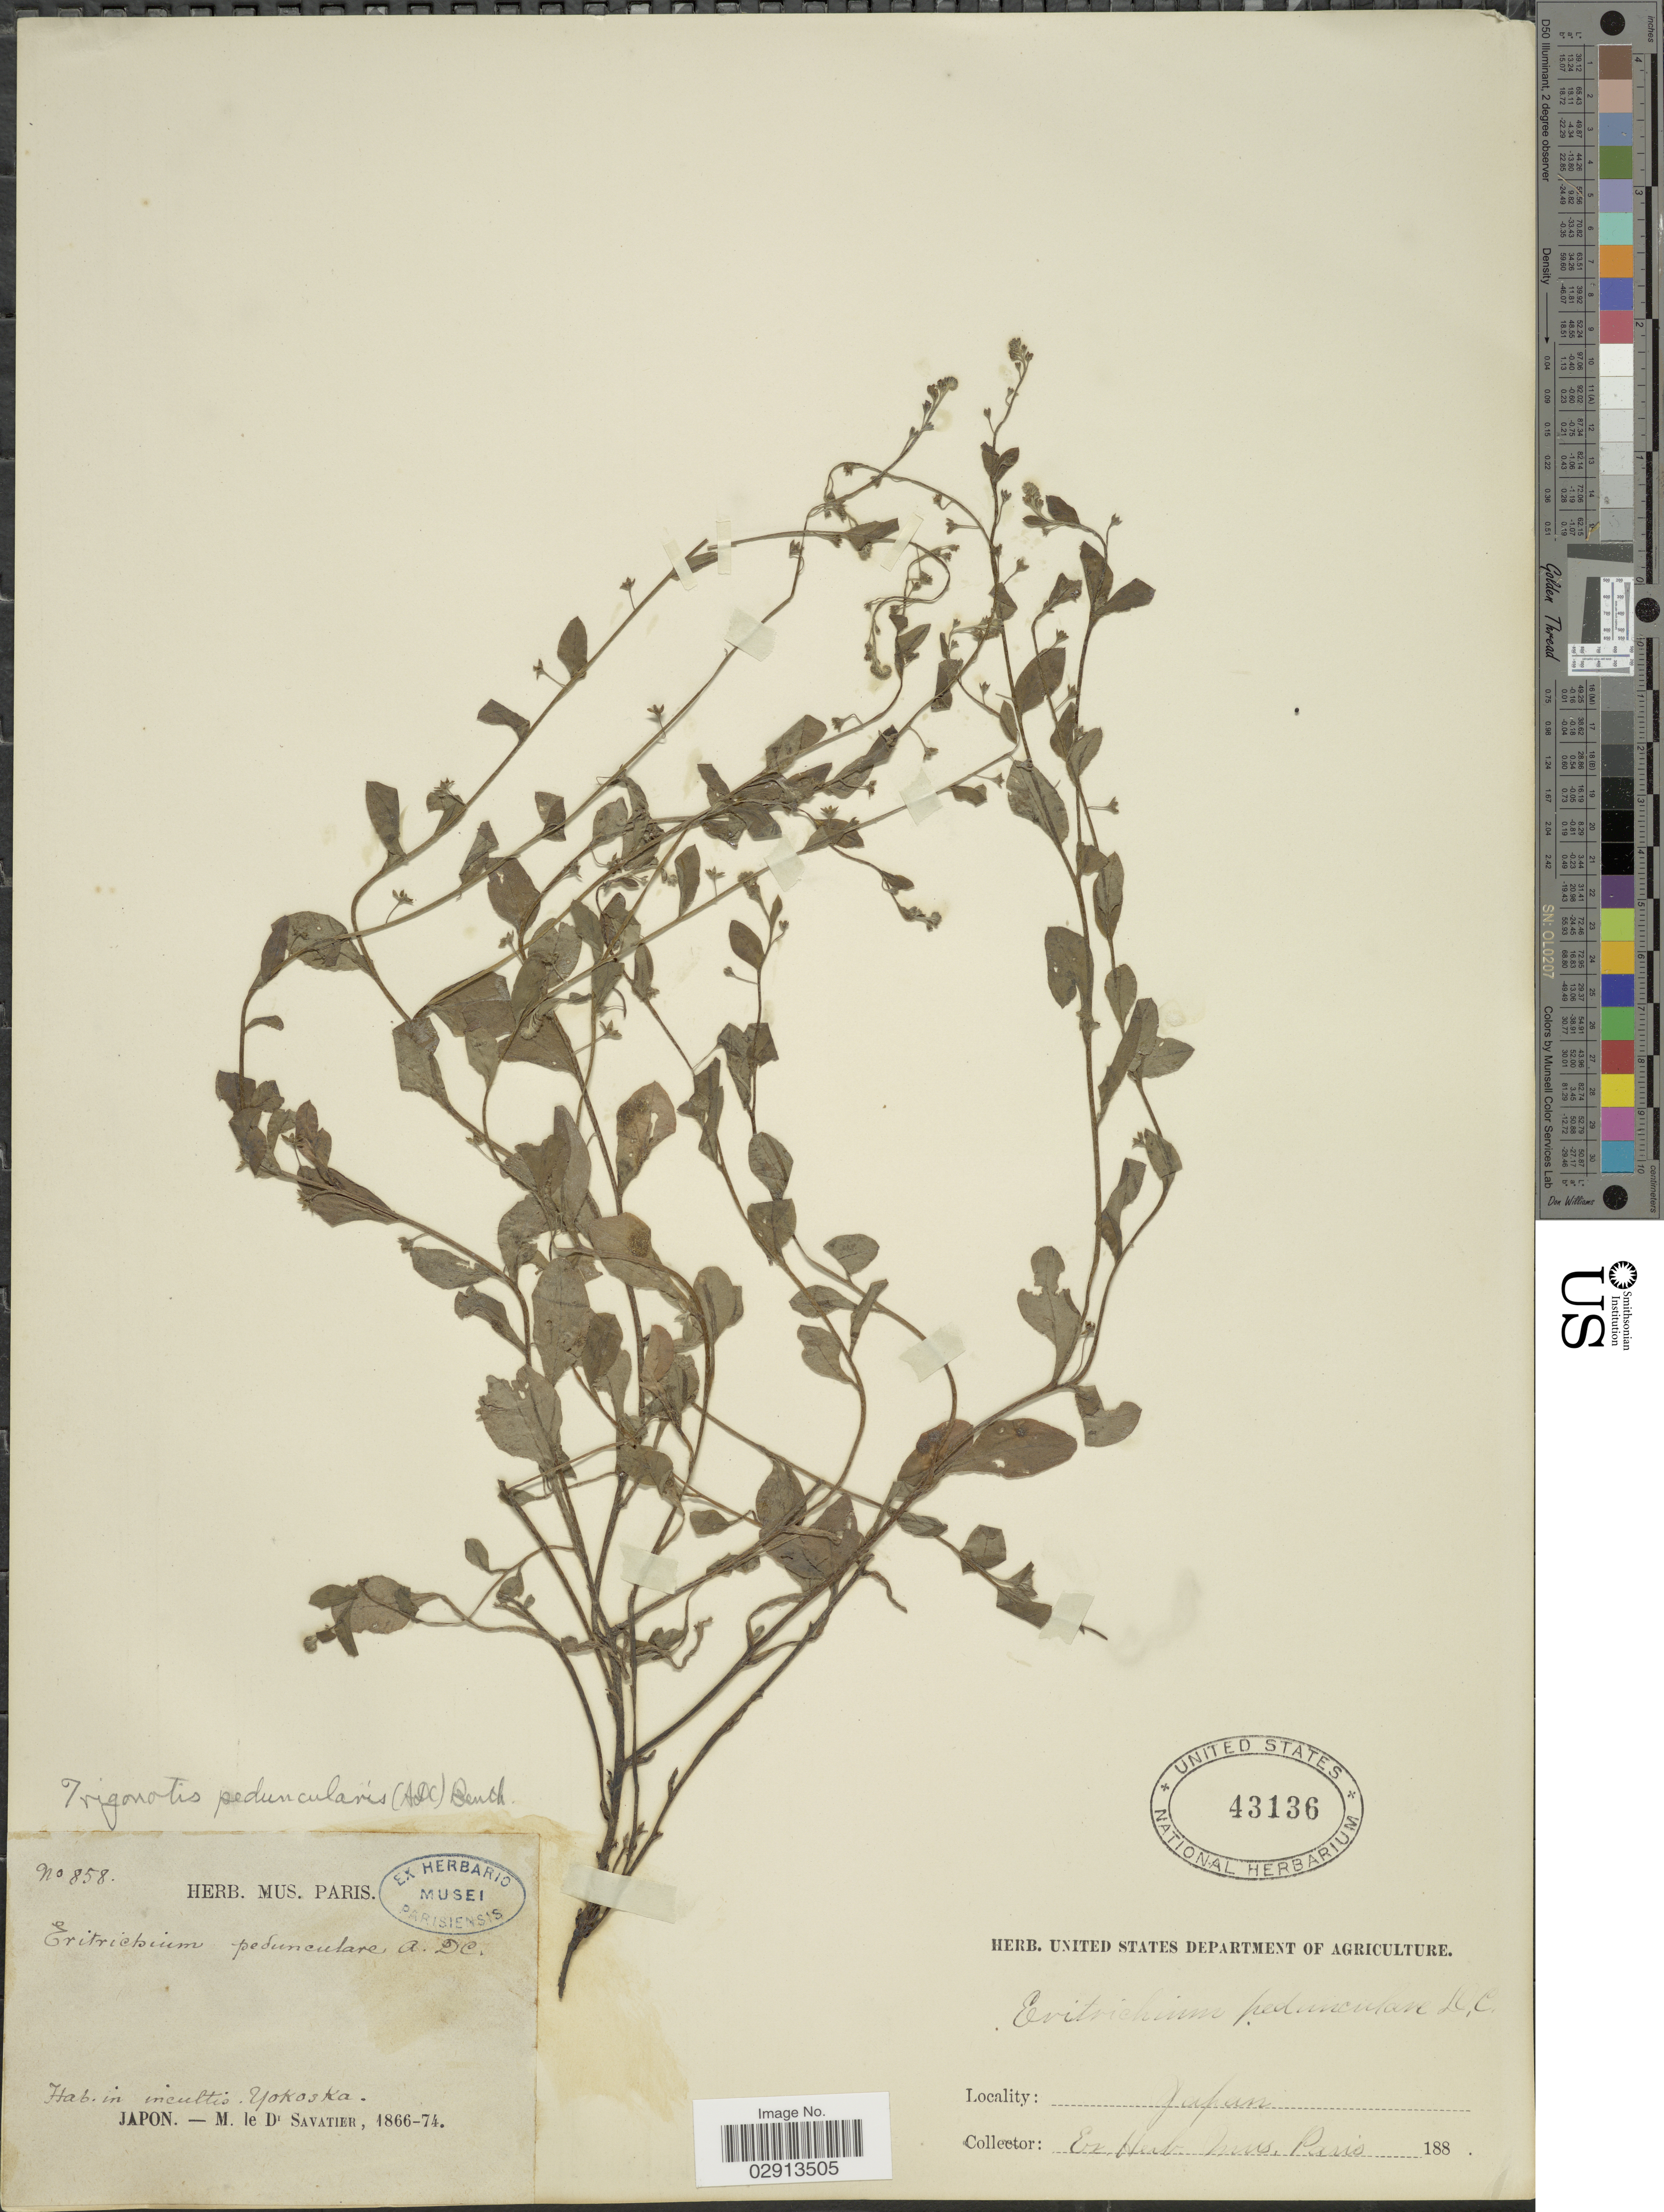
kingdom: Plantae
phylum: Tracheophyta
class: Magnoliopsida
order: Boraginales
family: Boraginaceae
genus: Trigonotis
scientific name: Trigonotis peduncularis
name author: (Trevis.) Benth. ex Baker et al.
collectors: Savatier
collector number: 858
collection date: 1866/1874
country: Japan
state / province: Kanagawa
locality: In incultis Yokoska.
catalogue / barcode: US 43136